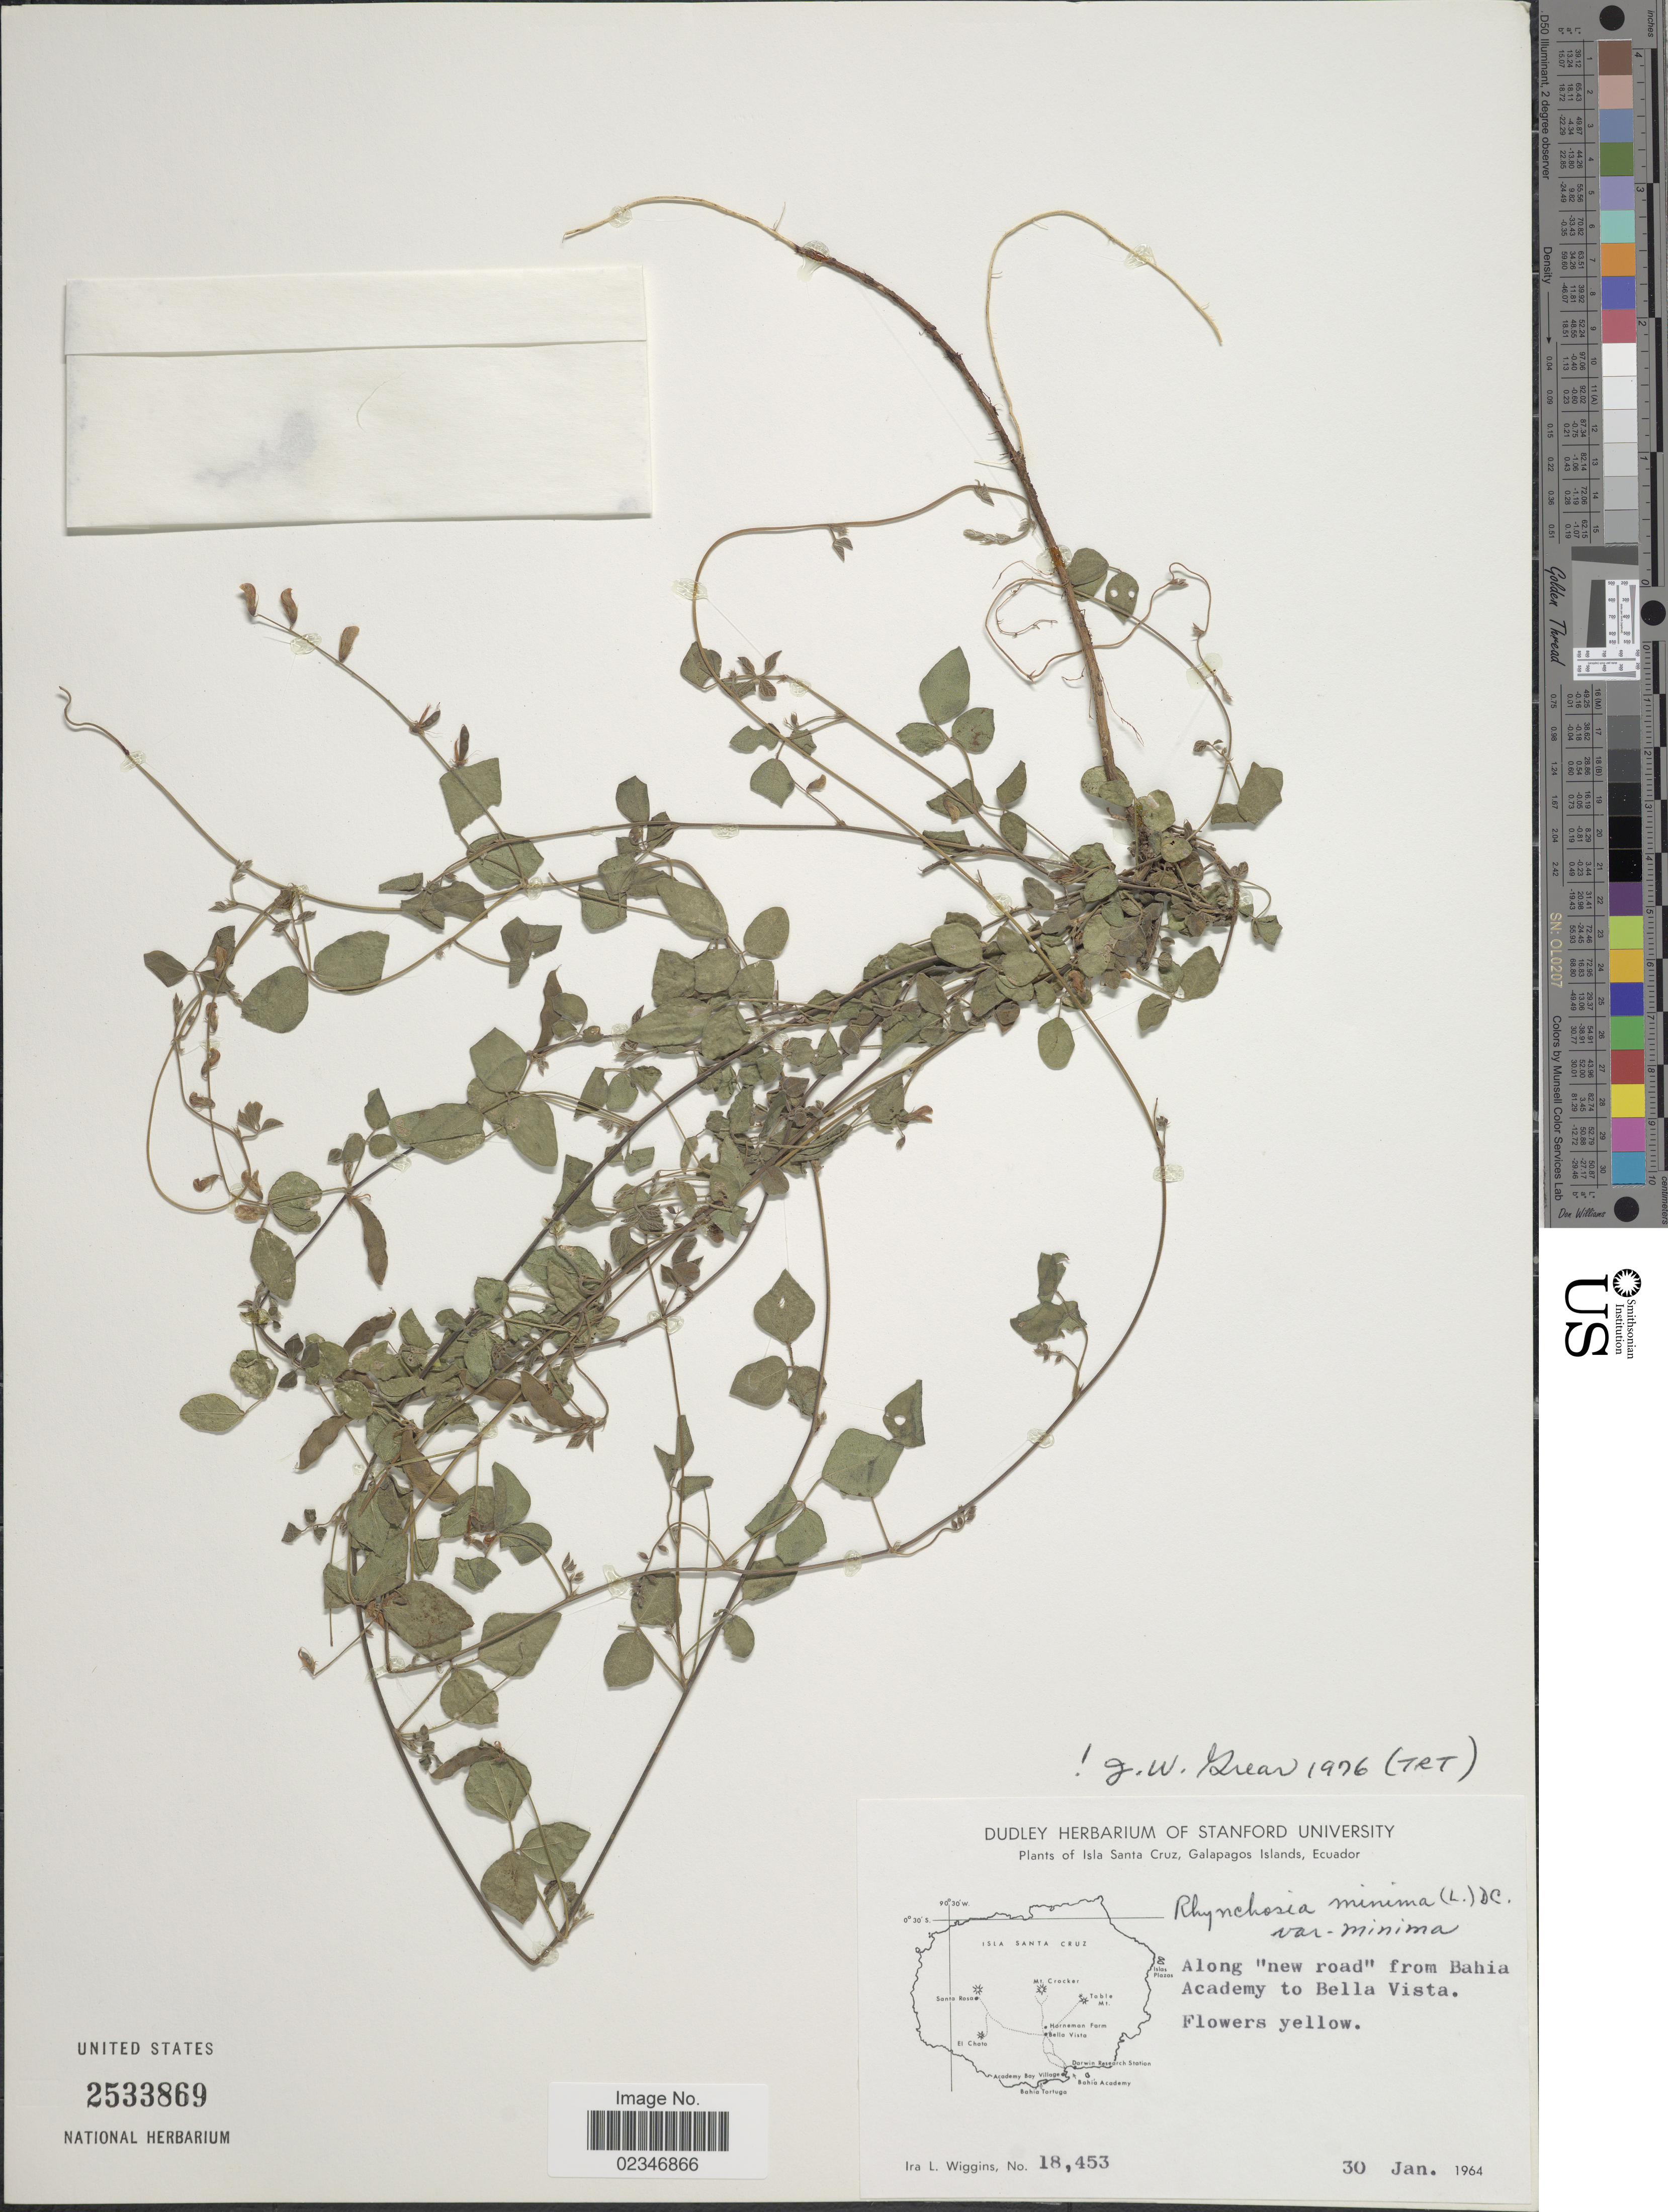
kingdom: Plantae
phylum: Tracheophyta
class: Magnoliopsida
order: Fabales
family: Fabaceae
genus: Rhynchosia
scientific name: Rhynchosia minima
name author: (L.) DC.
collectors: I. L. Wiggins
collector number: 18453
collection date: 1964-01-30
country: Ecuador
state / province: Colón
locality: Isla Santa Cruz, Galapagos Islands, Along new road from Bahia Academy to Bella Vista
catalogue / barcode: US 2533869